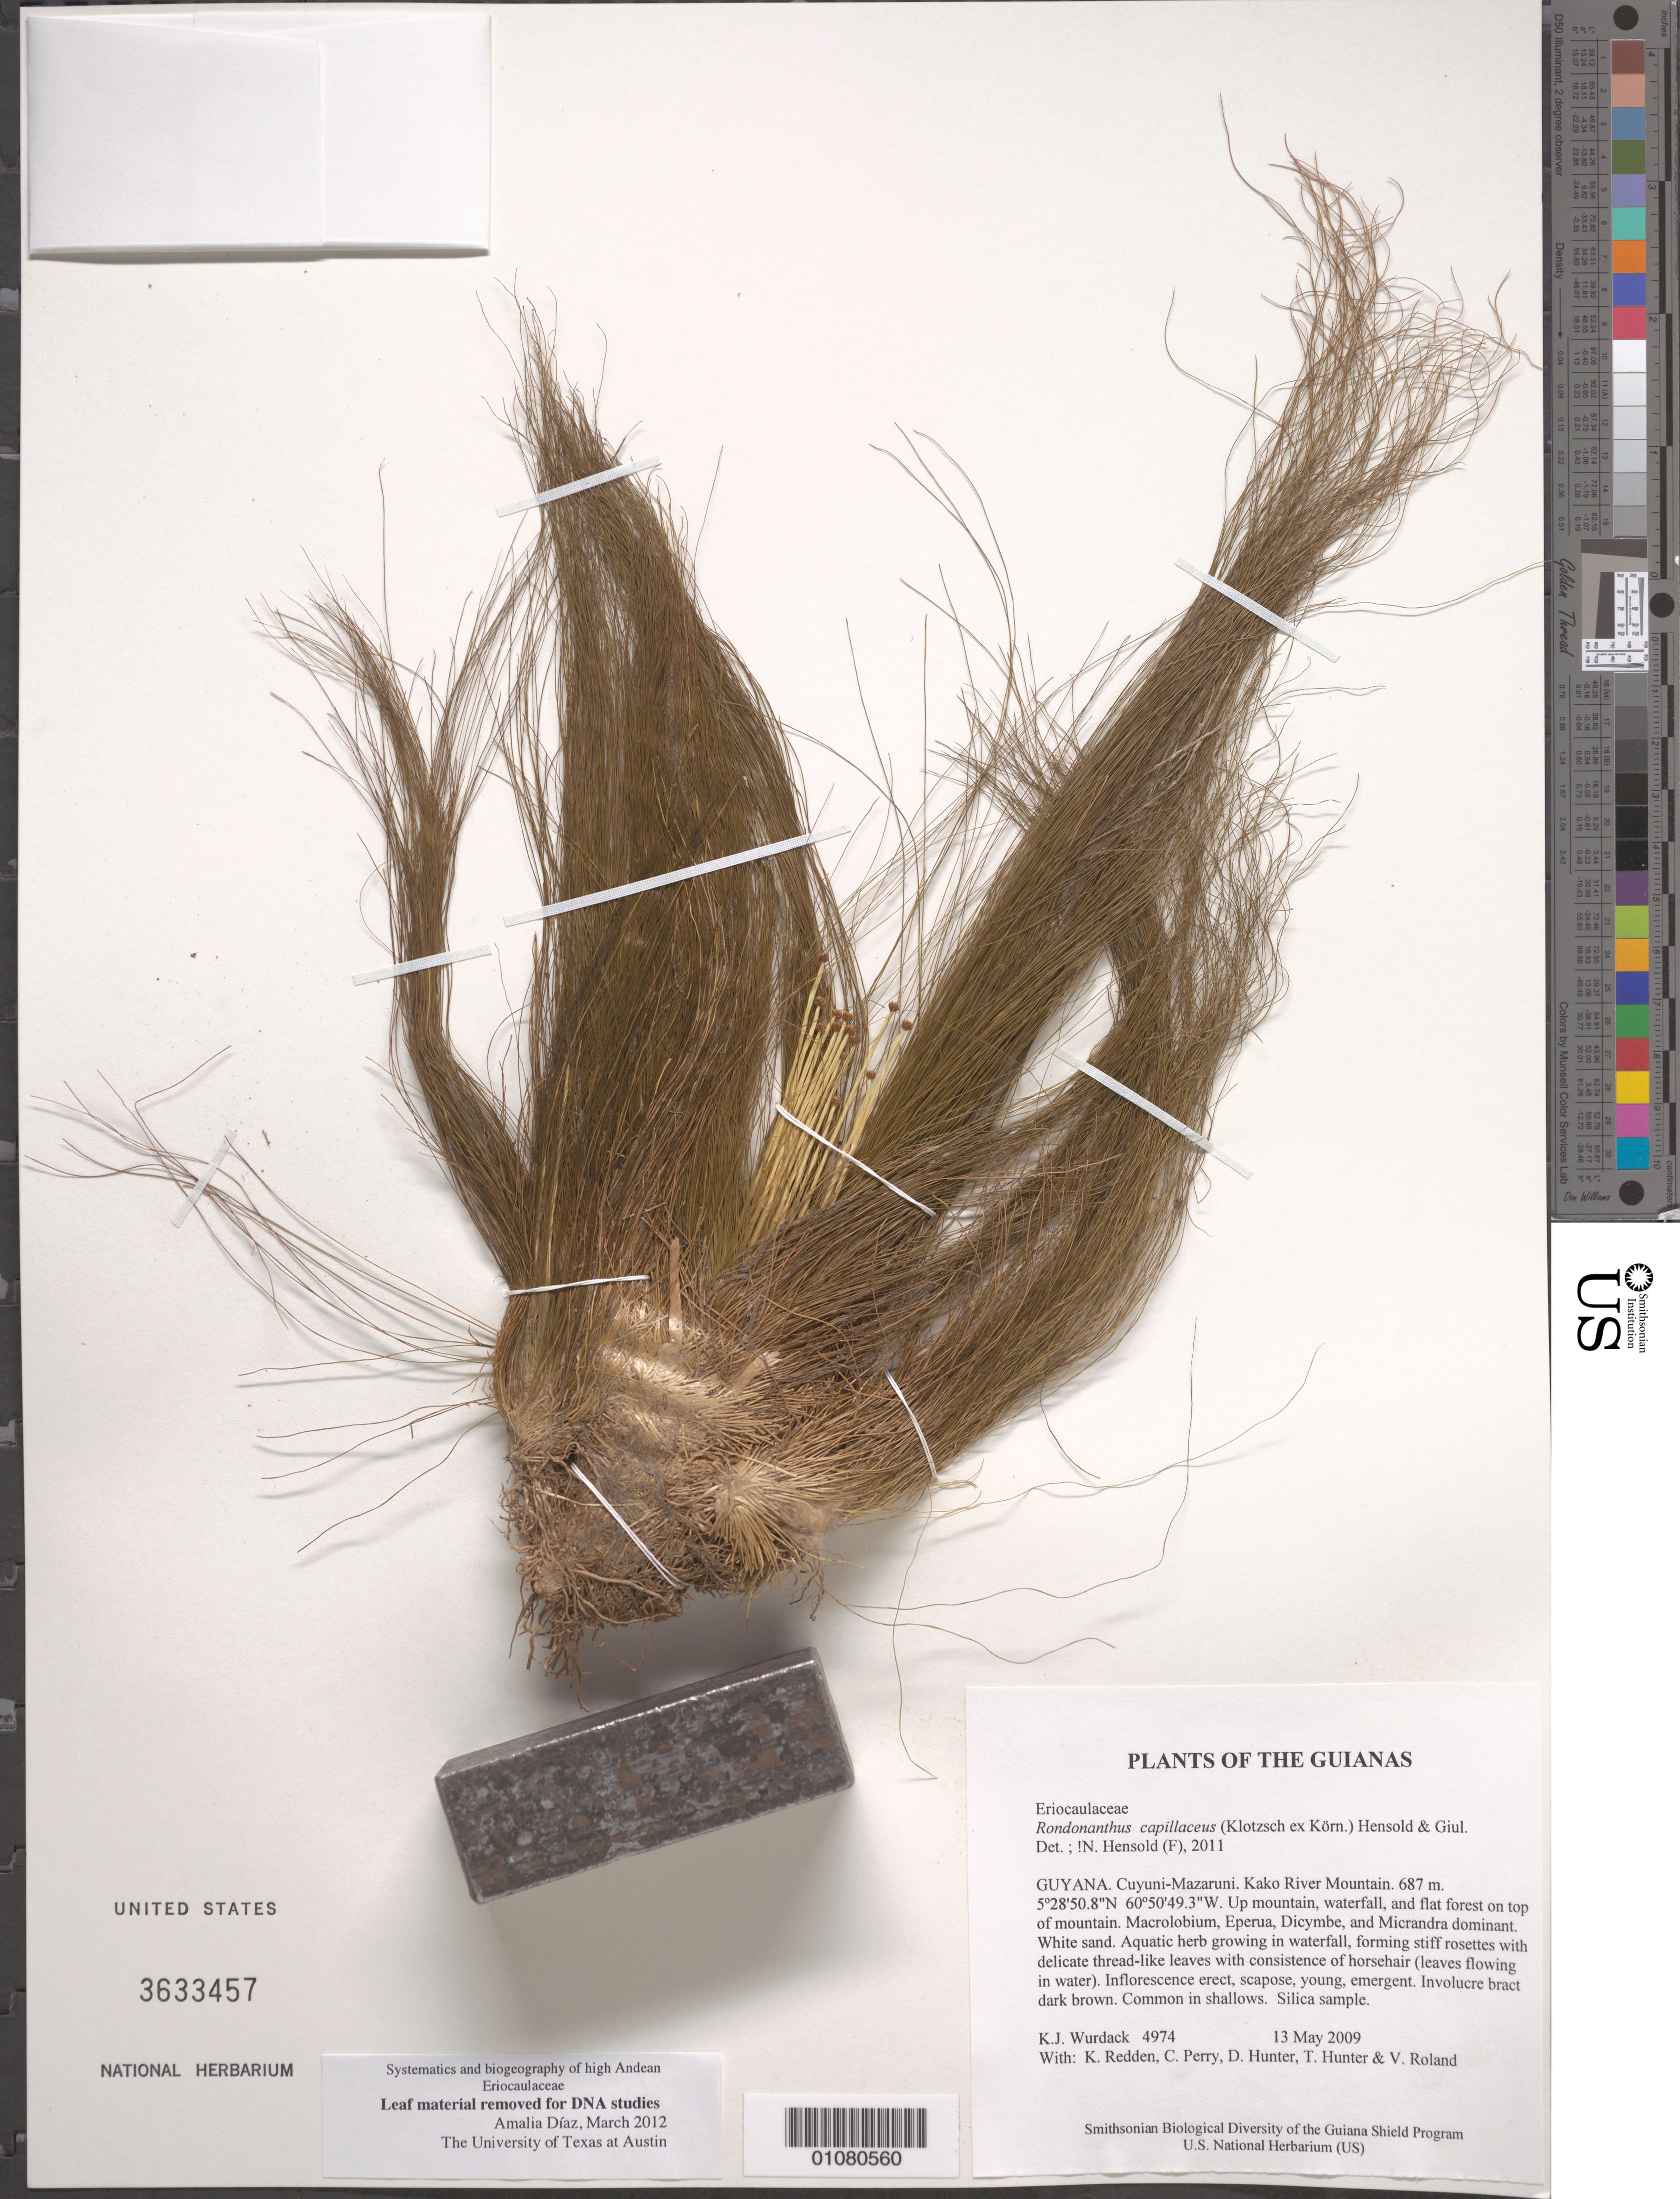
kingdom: Plantae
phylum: Tracheophyta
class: Liliopsida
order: Poales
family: Eriocaulaceae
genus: Rondonanthus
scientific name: Rondonanthus capillaceus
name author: (Klotzsch ex Körn.) Hensold & Giul.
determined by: Hensold, N.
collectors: K. Wurdack, K. M. Redden, C. Perry, D. Hunter, T. Hunter & V. Roland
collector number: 4974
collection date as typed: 13 May 2009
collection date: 2009-05-13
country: Guyana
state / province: Cuyuni-Mazaruni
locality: Kako River Mountain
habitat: Up mountain, waterfall, and flat forest on top of mountain. Macrolobium, Eperua, Dicymbe, and Micrandra dominant. White sand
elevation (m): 687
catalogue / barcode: US 3633457